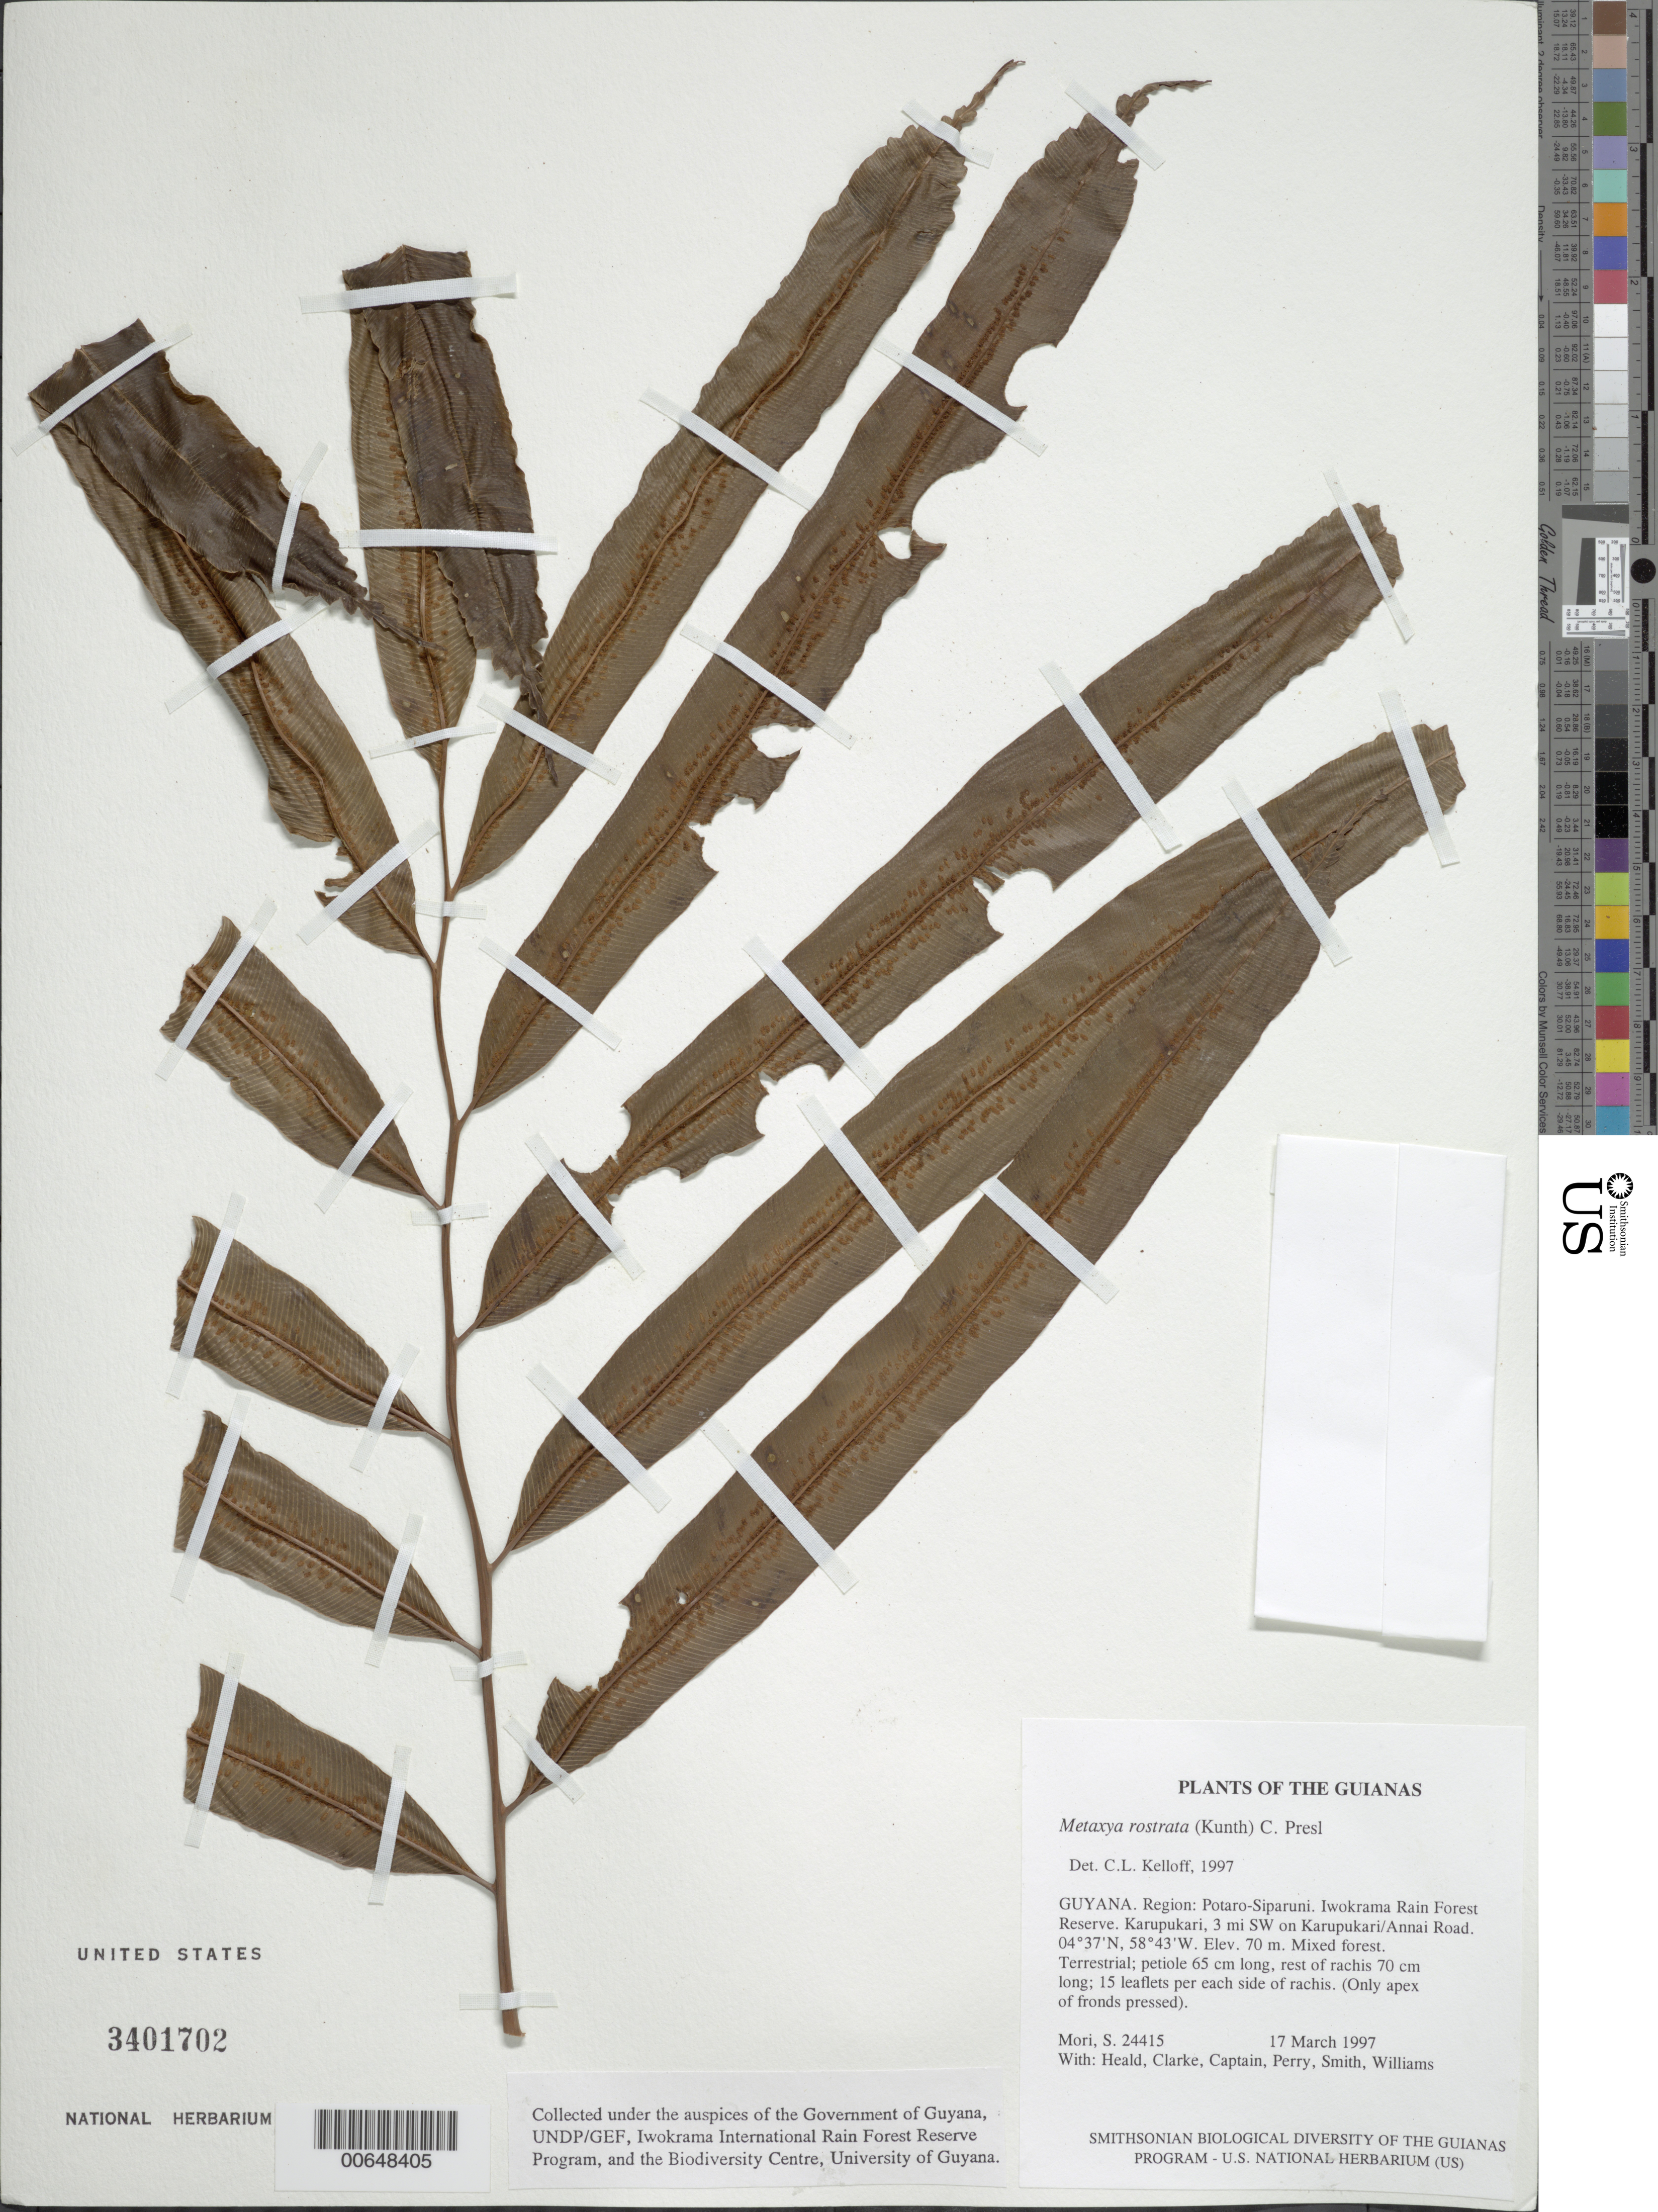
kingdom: Plantae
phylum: Tracheophyta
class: Polypodiopsida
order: Cyatheales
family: Metaxyaceae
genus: Metaxya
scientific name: Metaxya rostrata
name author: (Kunth) C. Presl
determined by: Kelloff, Carol L., (US), Smithsonian Institution - National Museum of Natural History (UNITED STATES)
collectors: S. Mori, S. Heald, D. Clarke, C. Captain, C. Perry, -- Smith & R. Williams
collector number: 24415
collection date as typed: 17 March 1997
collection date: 1997-03-17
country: Guyana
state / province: Potaro-Siparuni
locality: Iwokrama Rain Forest Reserve. Karupukari, 3 mi SW on Karupukari/Annai Road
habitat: Mixed forest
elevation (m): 70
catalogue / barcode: US 3401702